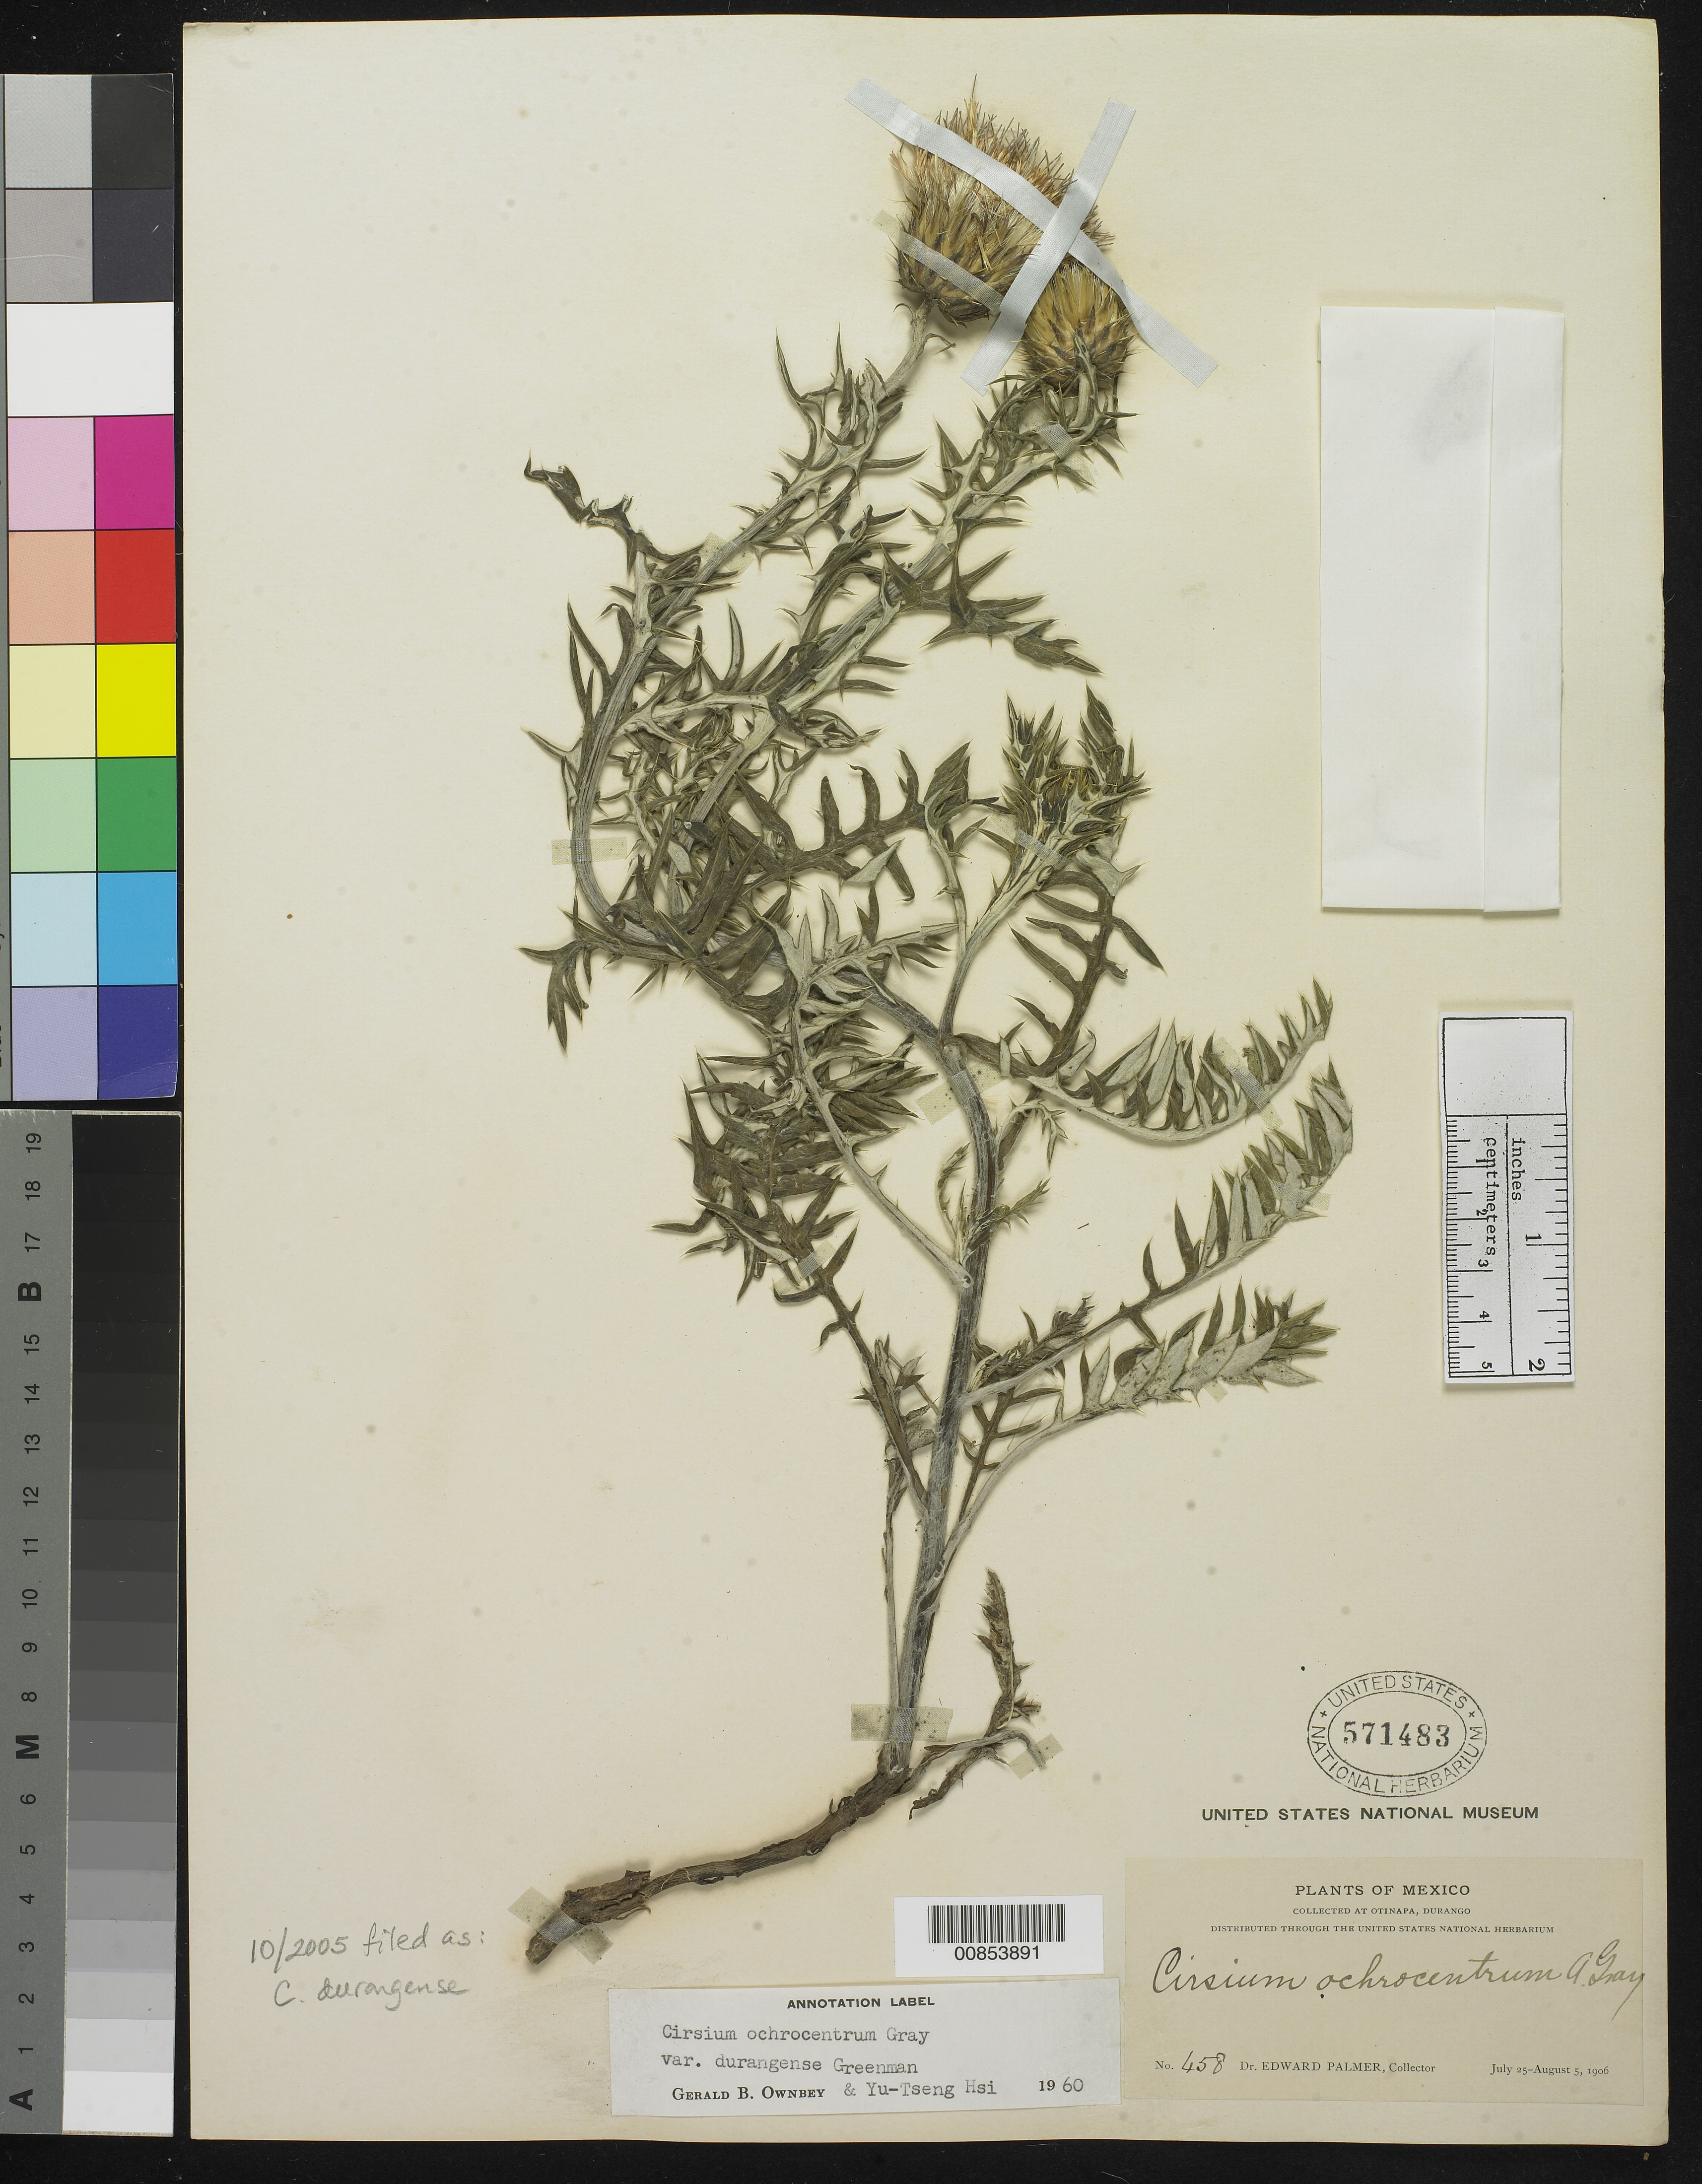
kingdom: Plantae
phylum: Tracheophyta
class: Magnoliopsida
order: Asterales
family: Asteraceae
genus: Cirsium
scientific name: Cirsium durangense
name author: (Greenm.) G.B. Ownbey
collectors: E. Palmer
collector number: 458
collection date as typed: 25 Jul 1906 to 05 Aug 1906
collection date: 1906-07-25/1906-08-05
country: Mexico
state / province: Durango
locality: Otinapa, Durango.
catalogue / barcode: US 571483